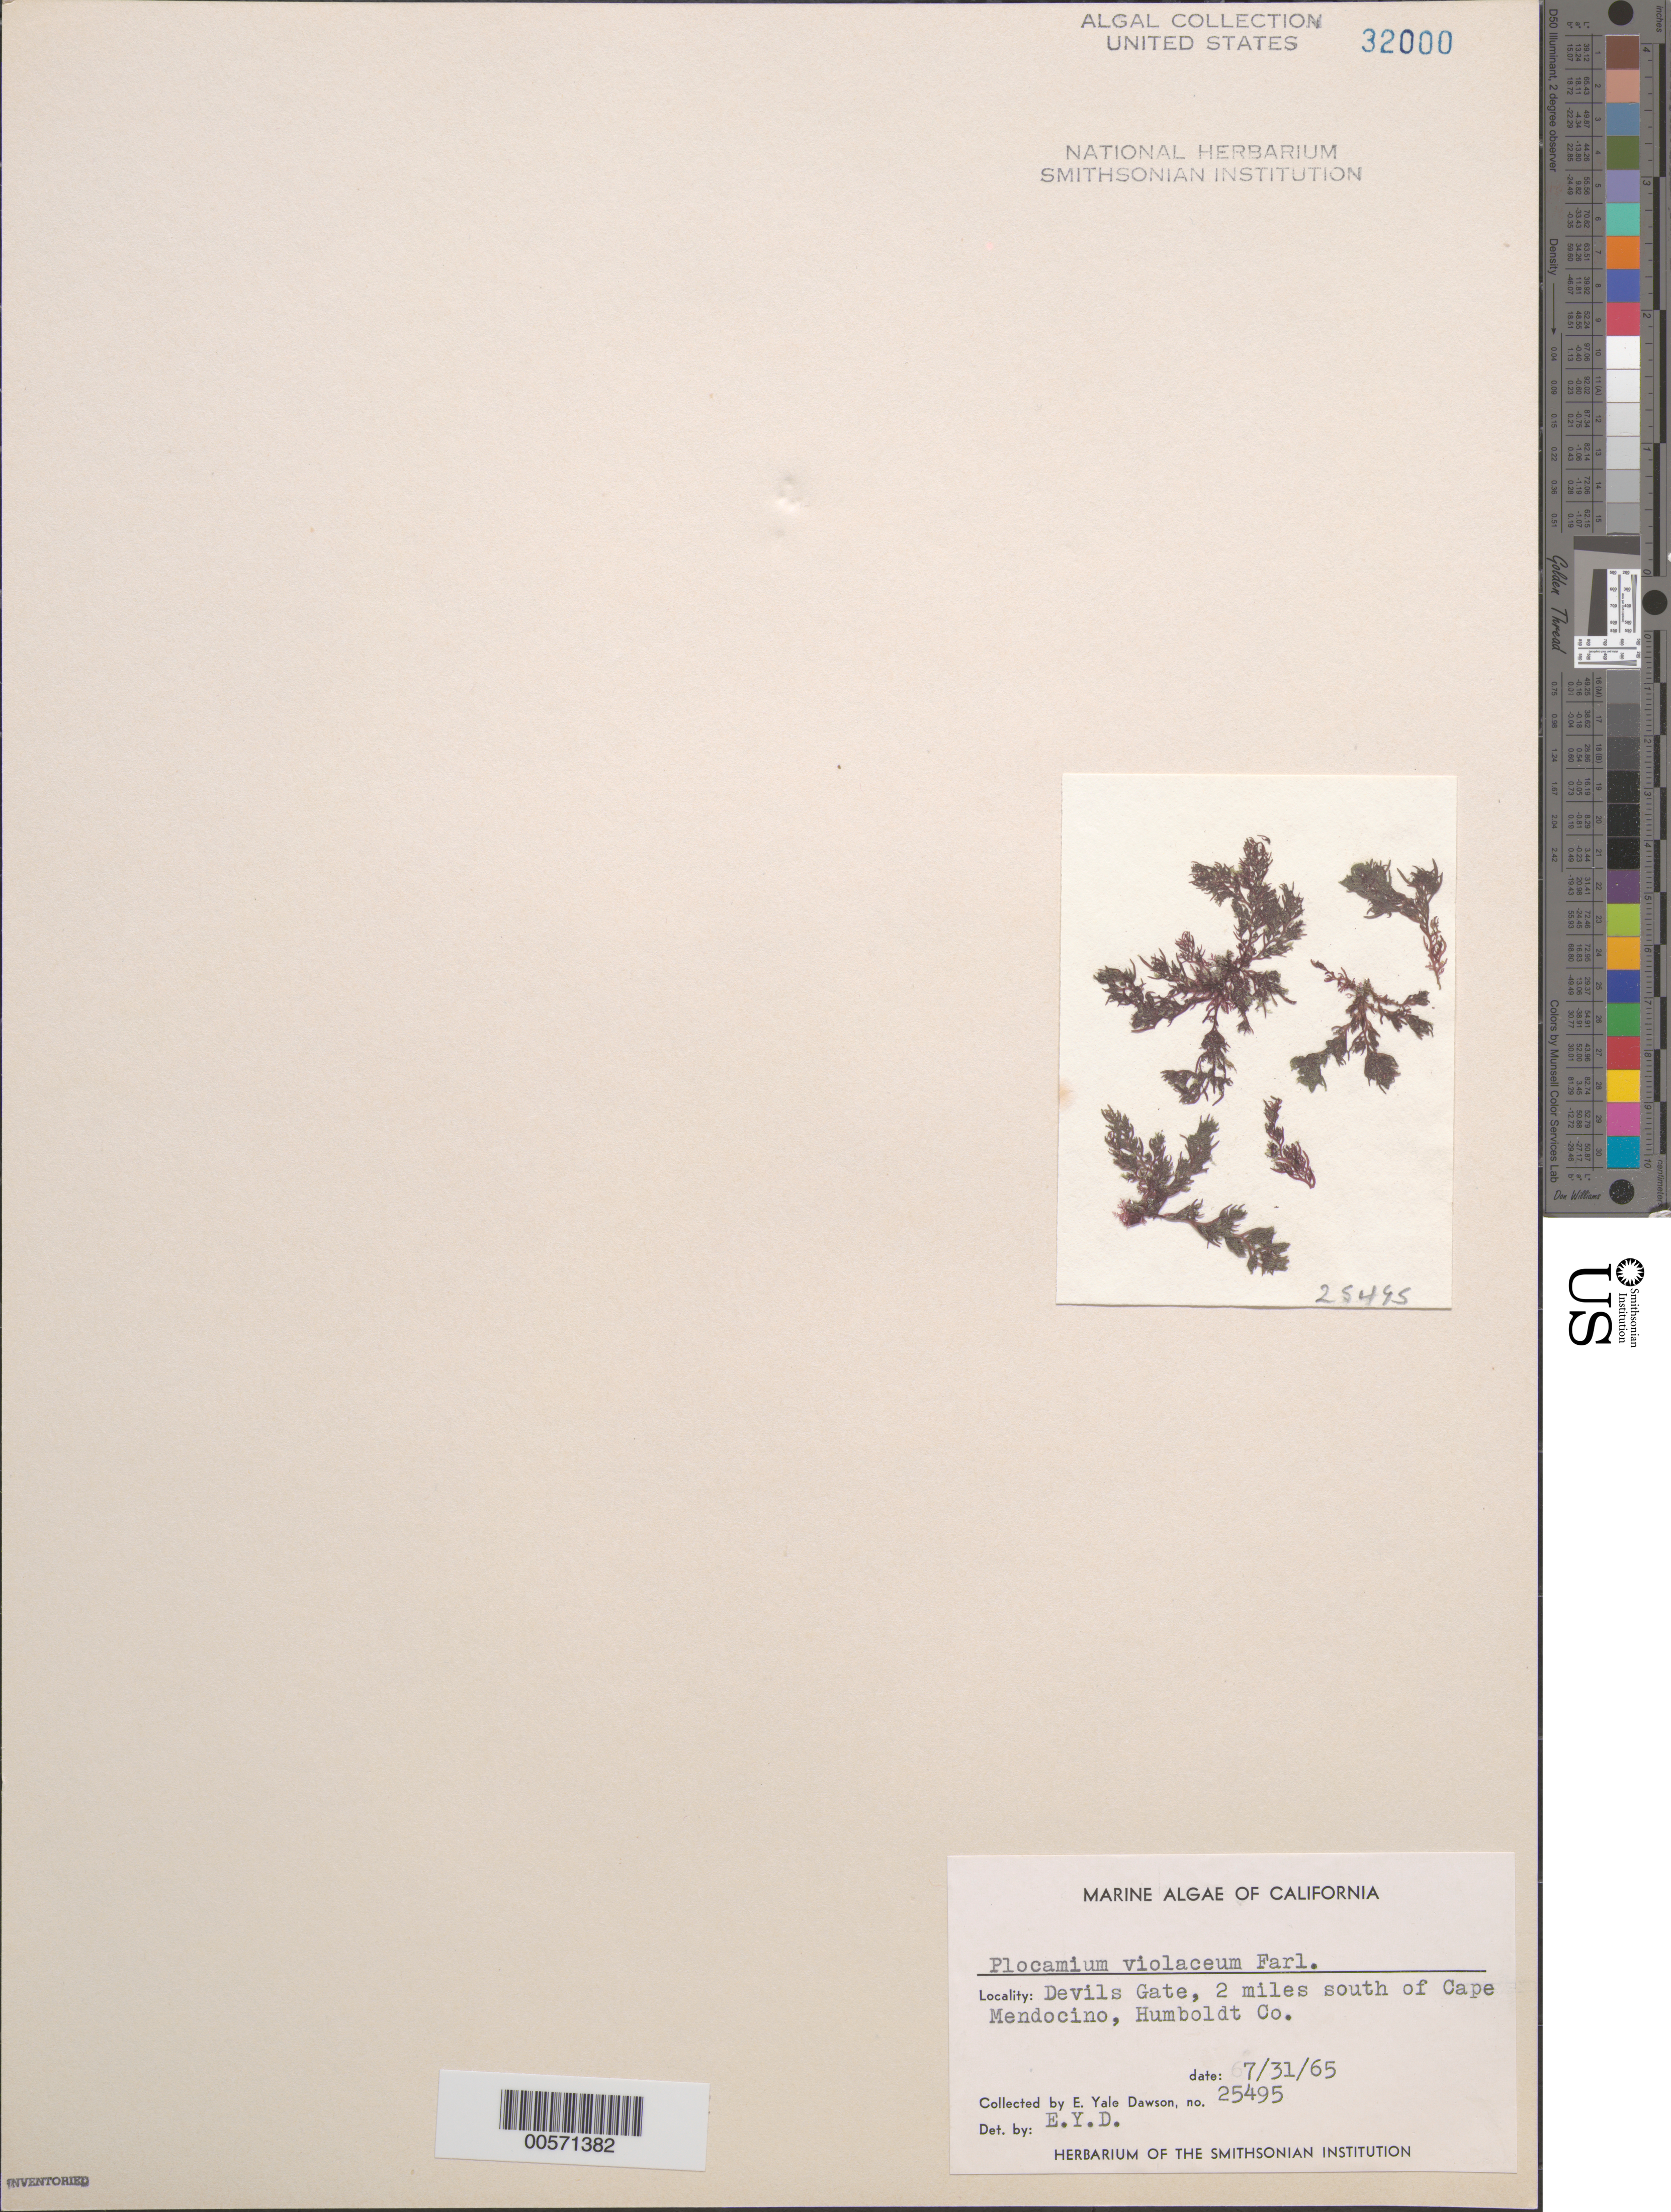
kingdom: Plantae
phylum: Rhodophyta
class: Florideophyceae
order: Plocamiales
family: Plocamiaceae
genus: Plocamium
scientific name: Plocamium violaceum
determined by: Dawson, E. Y.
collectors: E. Y. Dawson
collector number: EYD 25495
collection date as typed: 31 Jul 1965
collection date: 1965-07-31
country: United States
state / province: California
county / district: Humboldt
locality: Devils Gate, 2 miles south of Cape Mendocino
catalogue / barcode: US 32000